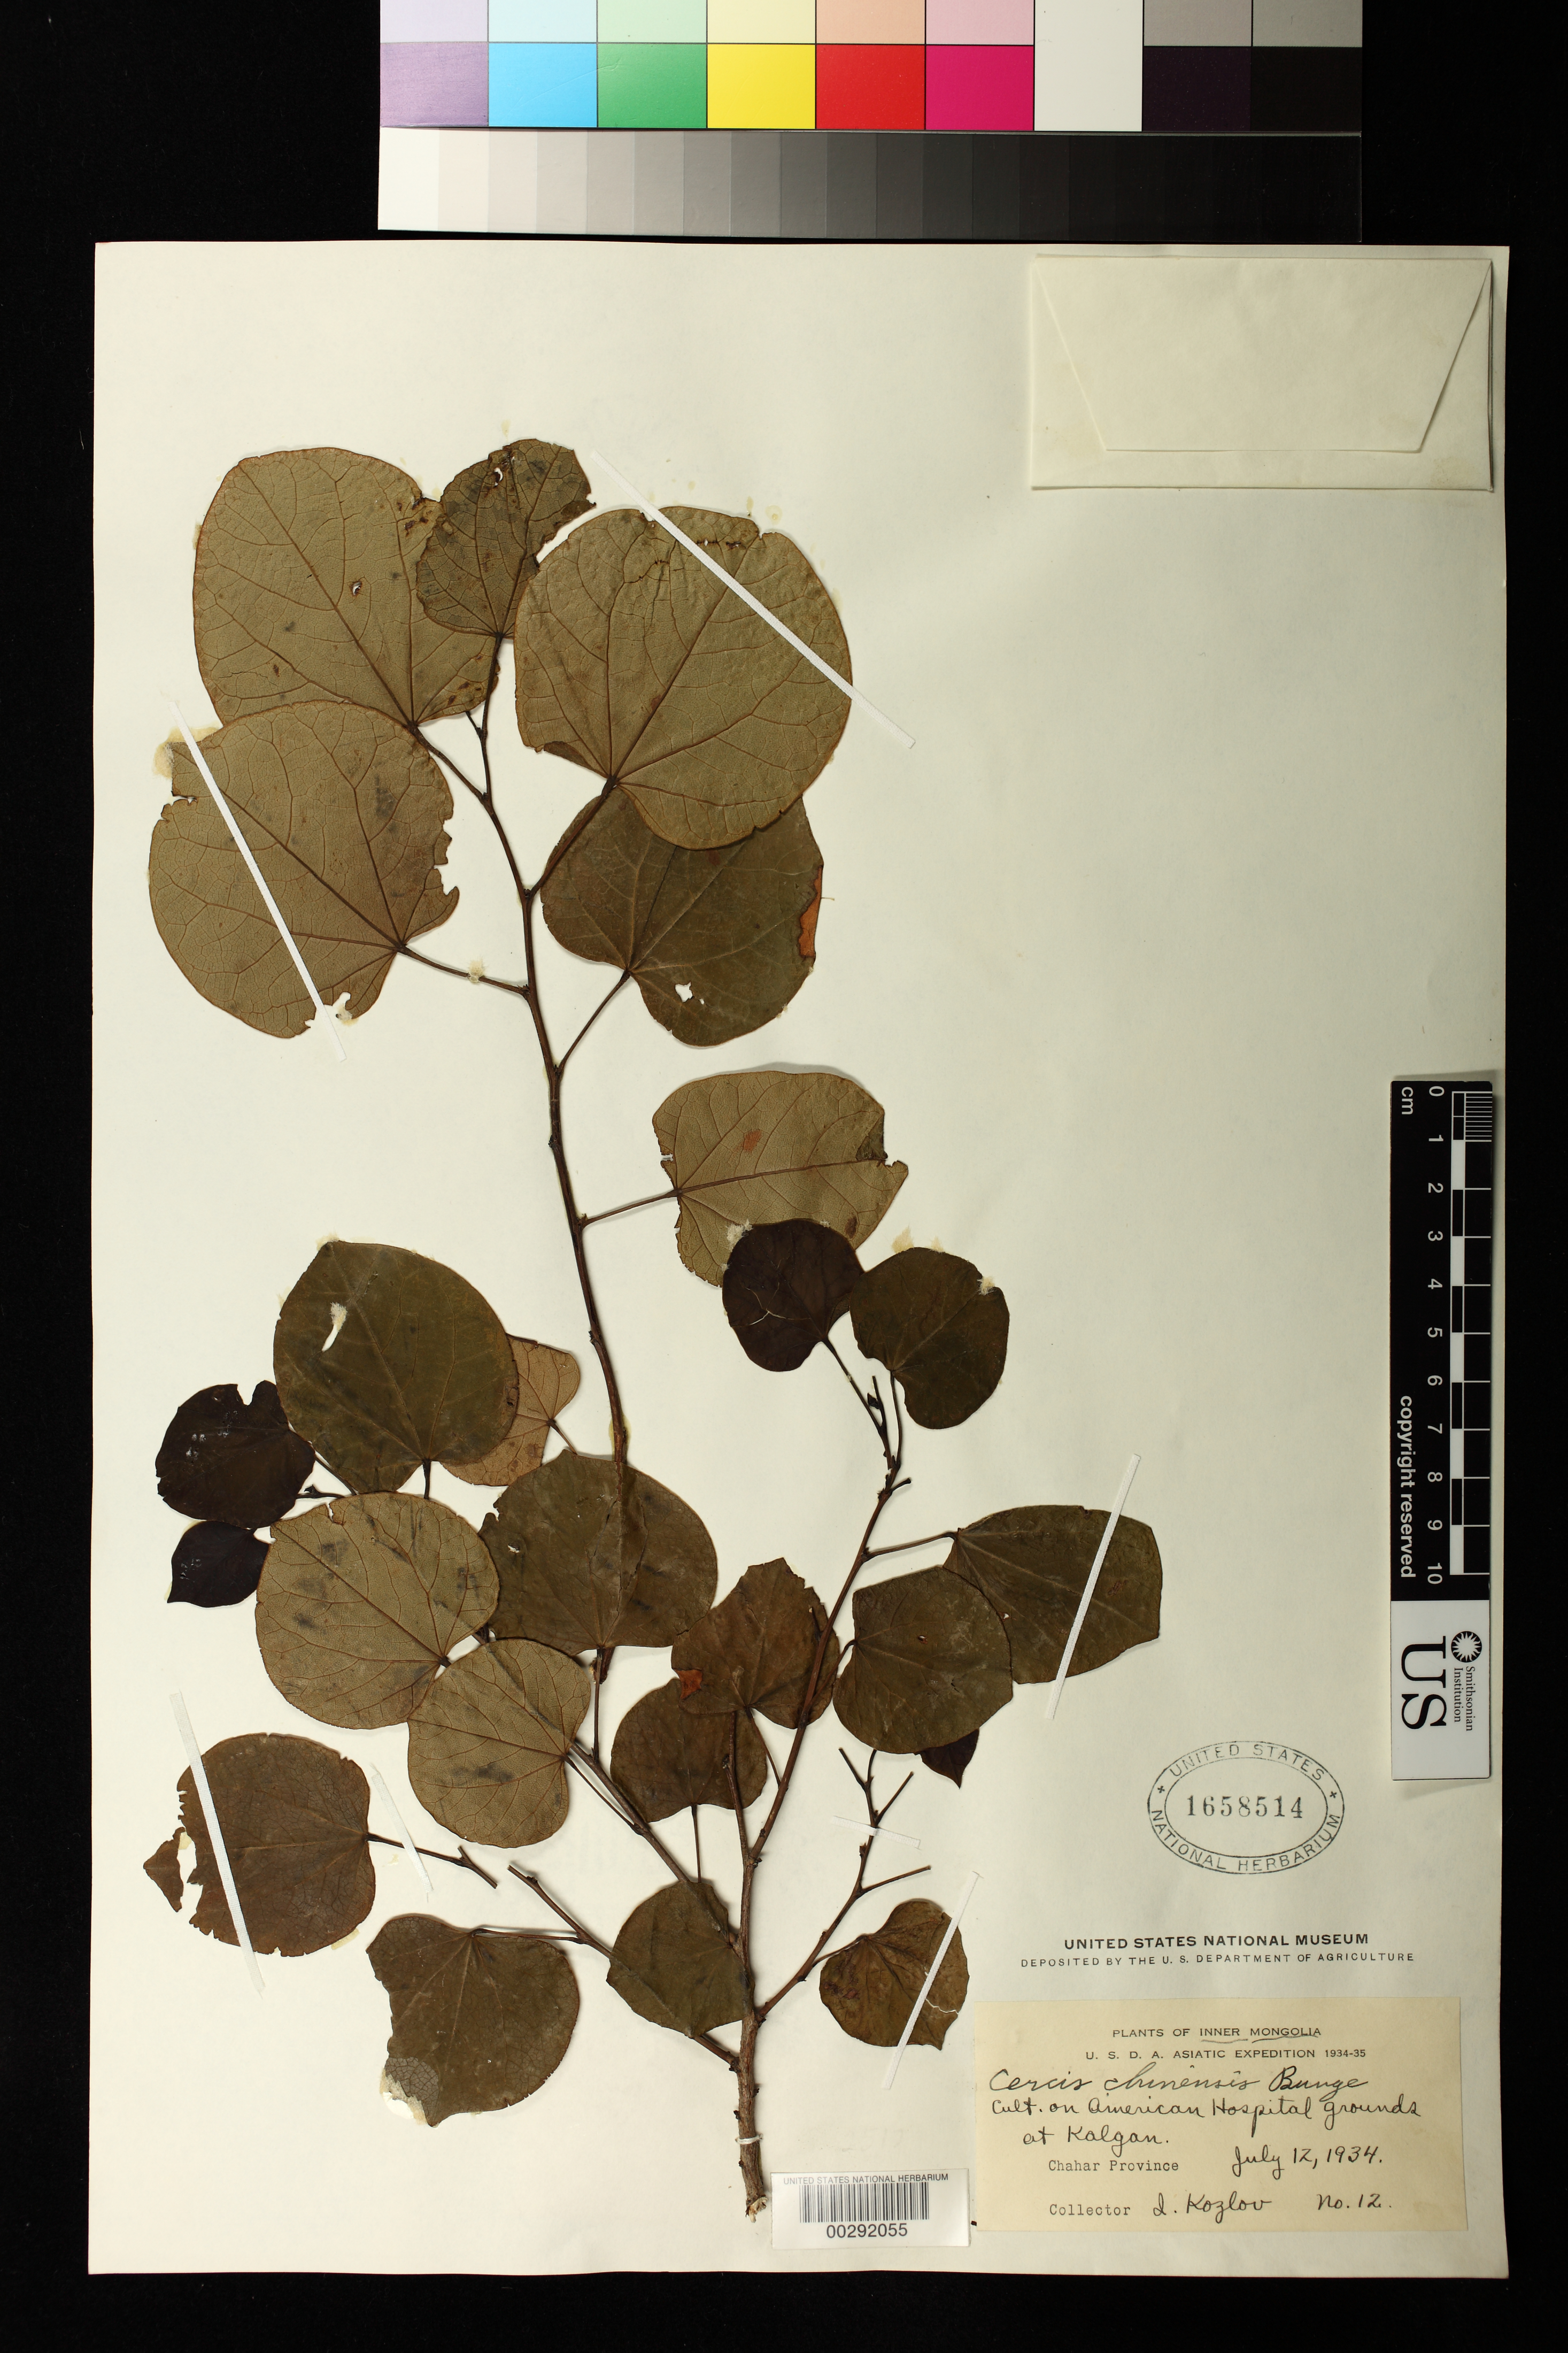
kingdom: Plantae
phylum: Tracheophyta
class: Magnoliopsida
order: Fabales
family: Fabaceae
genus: Cercis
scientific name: Cercis chinensis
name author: Bunge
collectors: I. Kozlov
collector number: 12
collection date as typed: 12 Jul 1934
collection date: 1934-07-12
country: China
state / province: Hebei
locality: American Hospital grounds at Kalgan.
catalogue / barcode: US 1658514